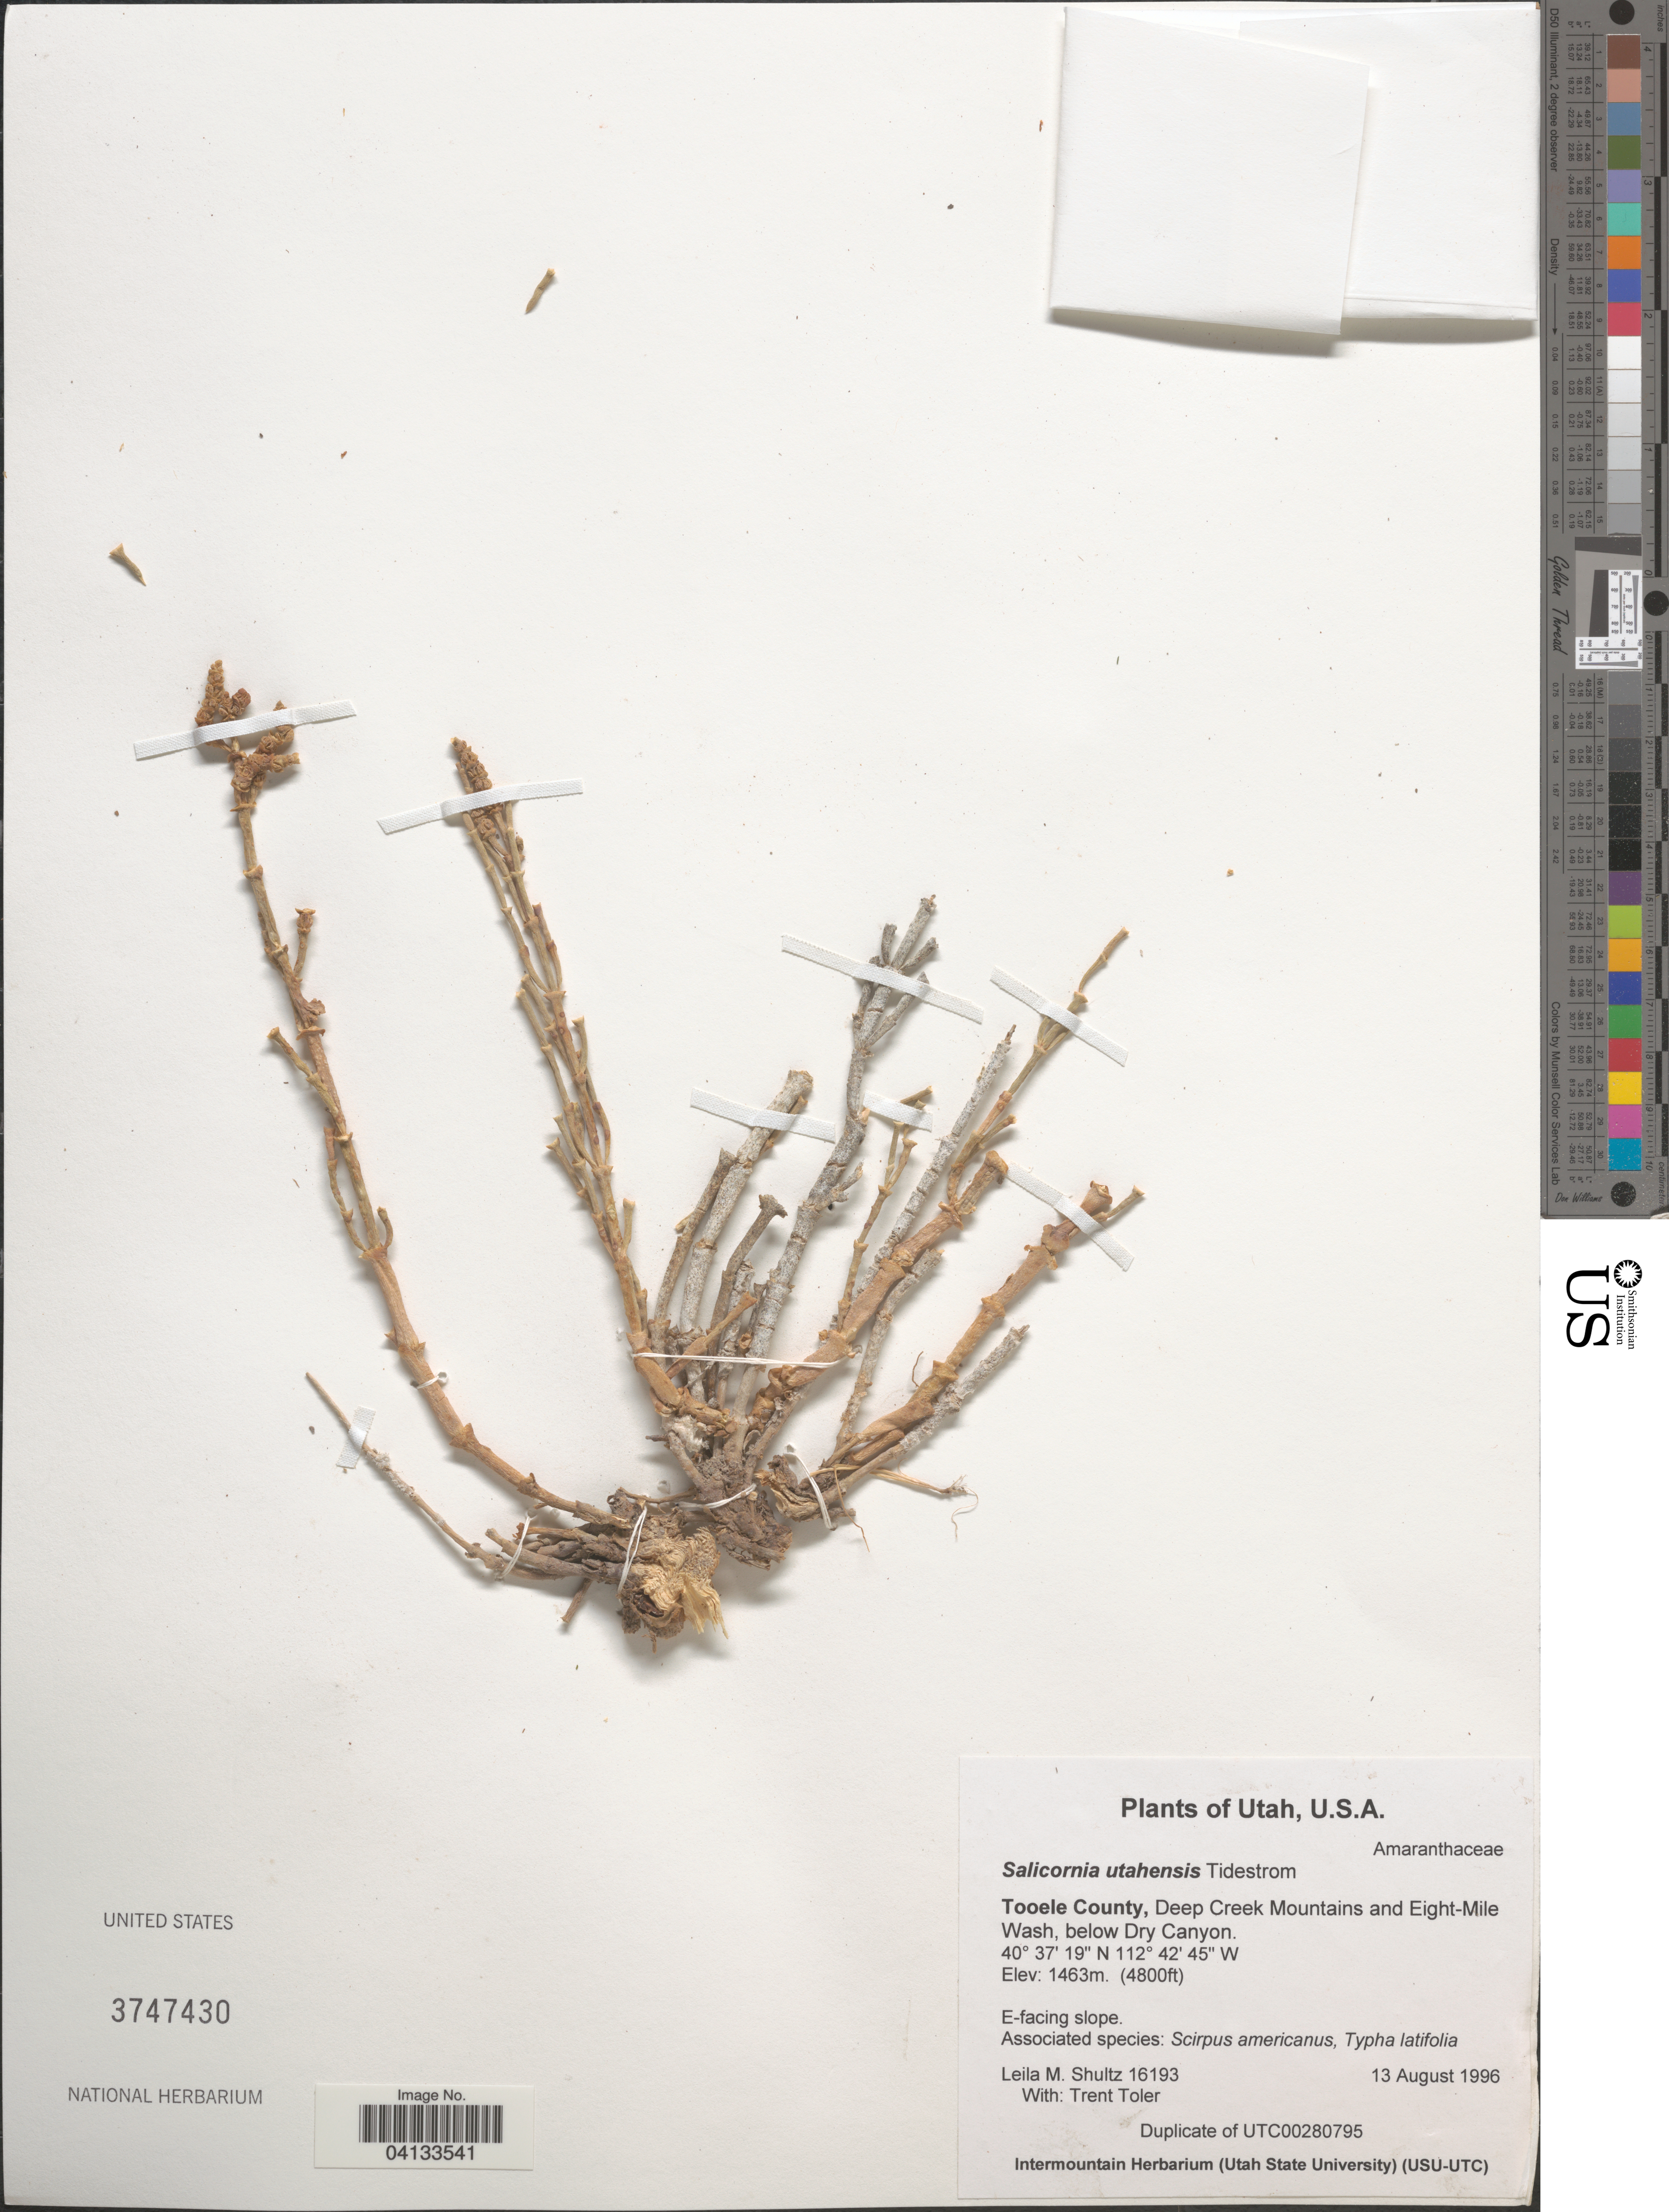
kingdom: Plantae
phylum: Tracheophyta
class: Magnoliopsida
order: Caryophyllales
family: Amaranthaceae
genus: Salicornia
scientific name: Salicornia utahensis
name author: Tidestr.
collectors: L. Shultz & T. Toler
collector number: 16193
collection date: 1996-08-13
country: United States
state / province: Utah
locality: Tooele County, Deep Creek Mountains and Eight-Mile Wash, below Dry Canyon. E-facing slope.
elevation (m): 1463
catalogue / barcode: US 3747430